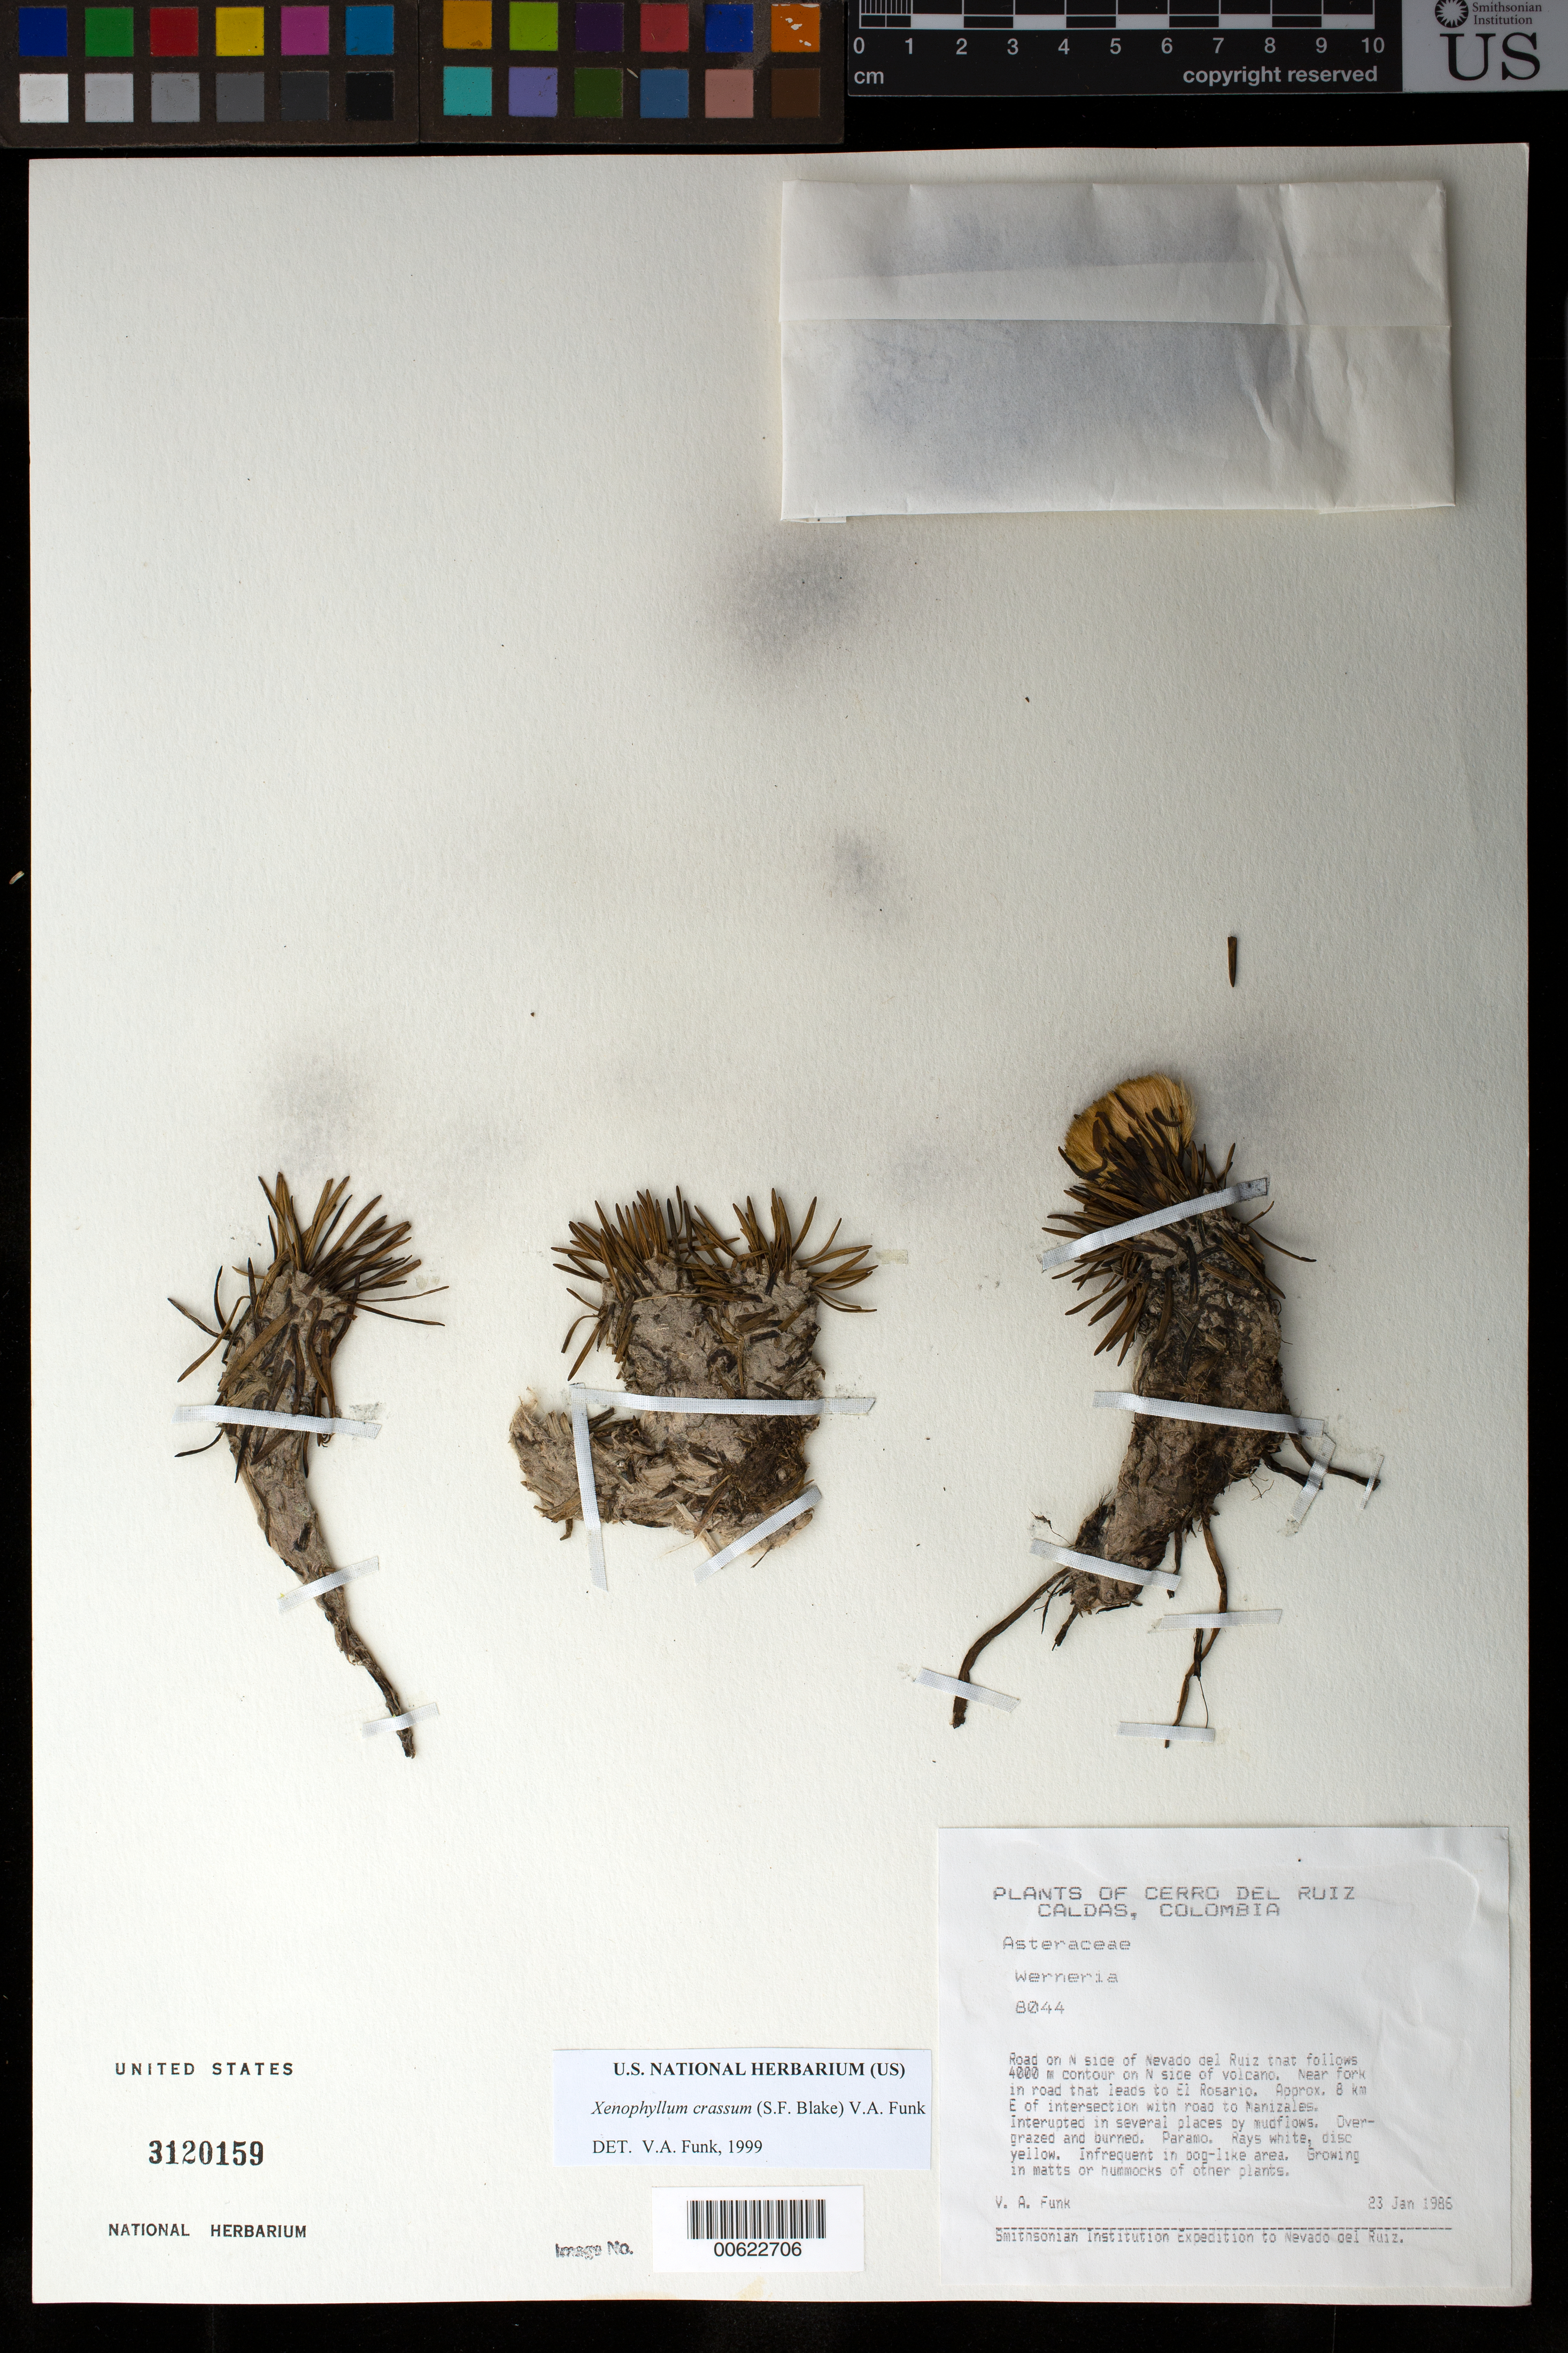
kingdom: Plantae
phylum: Tracheophyta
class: Magnoliopsida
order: Asterales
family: Asteraceae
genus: Xenophyllum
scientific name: Xenophyllum crassum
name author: (S.F. Blake) V.A. Funk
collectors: V. Funk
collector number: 8044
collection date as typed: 23-Jan-86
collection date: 1986-01-23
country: Colombia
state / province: Caldas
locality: Nevado del Ruiz, road on N side that follows 4000 m contour on N side of volcano, near fork in road that leads to El Rosario. Approx. 8 km E of intersection with road to Manizales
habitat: Frequent mudflows in road; overgrazed, burned paramo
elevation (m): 4000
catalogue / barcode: US 3120159